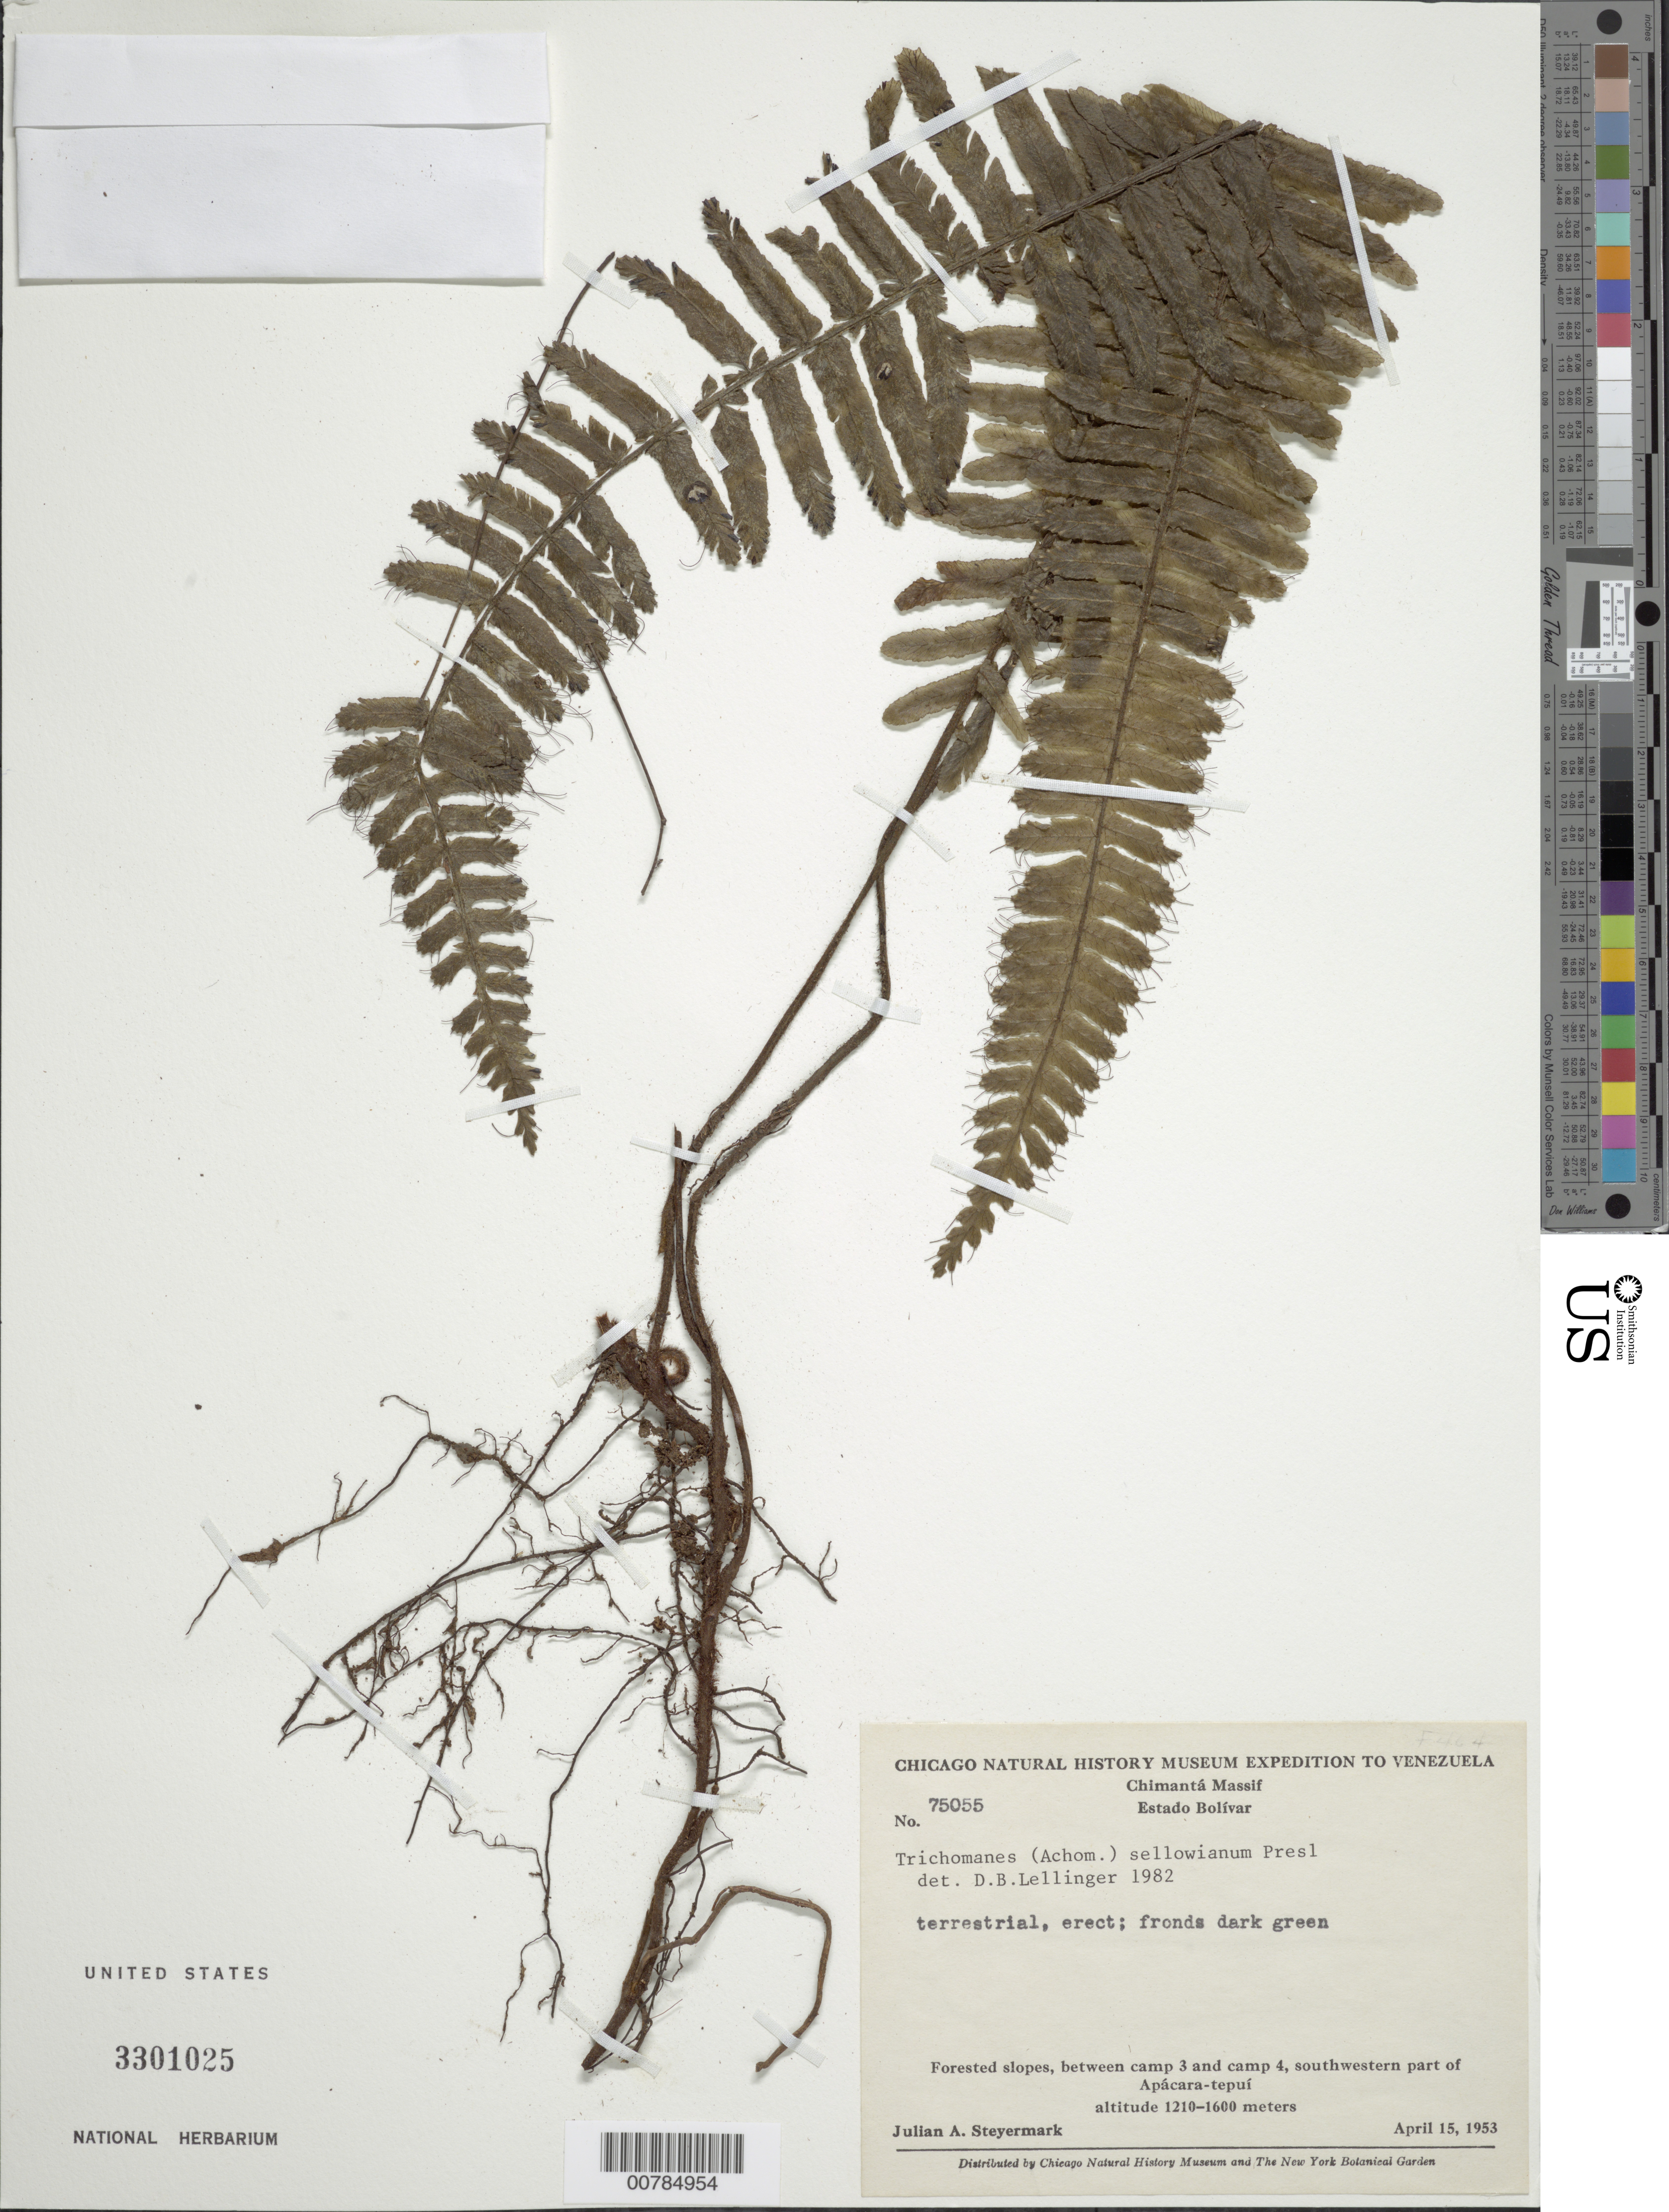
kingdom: Plantae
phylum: Tracheophyta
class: Polypodiopsida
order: Hymenophyllales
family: Hymenophyllaceae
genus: Trichomanes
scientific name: Trichomanes cristatum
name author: Kaulf.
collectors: J. Steyermark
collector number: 75055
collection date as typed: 15-Apr-53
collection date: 1953-04-15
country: Venezuela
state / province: Bolívar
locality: Chimantá Massif, between camp 3 and camp 4, SW part of Apácara-tepuí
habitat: Forested slopes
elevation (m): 1210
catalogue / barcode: US 3301025